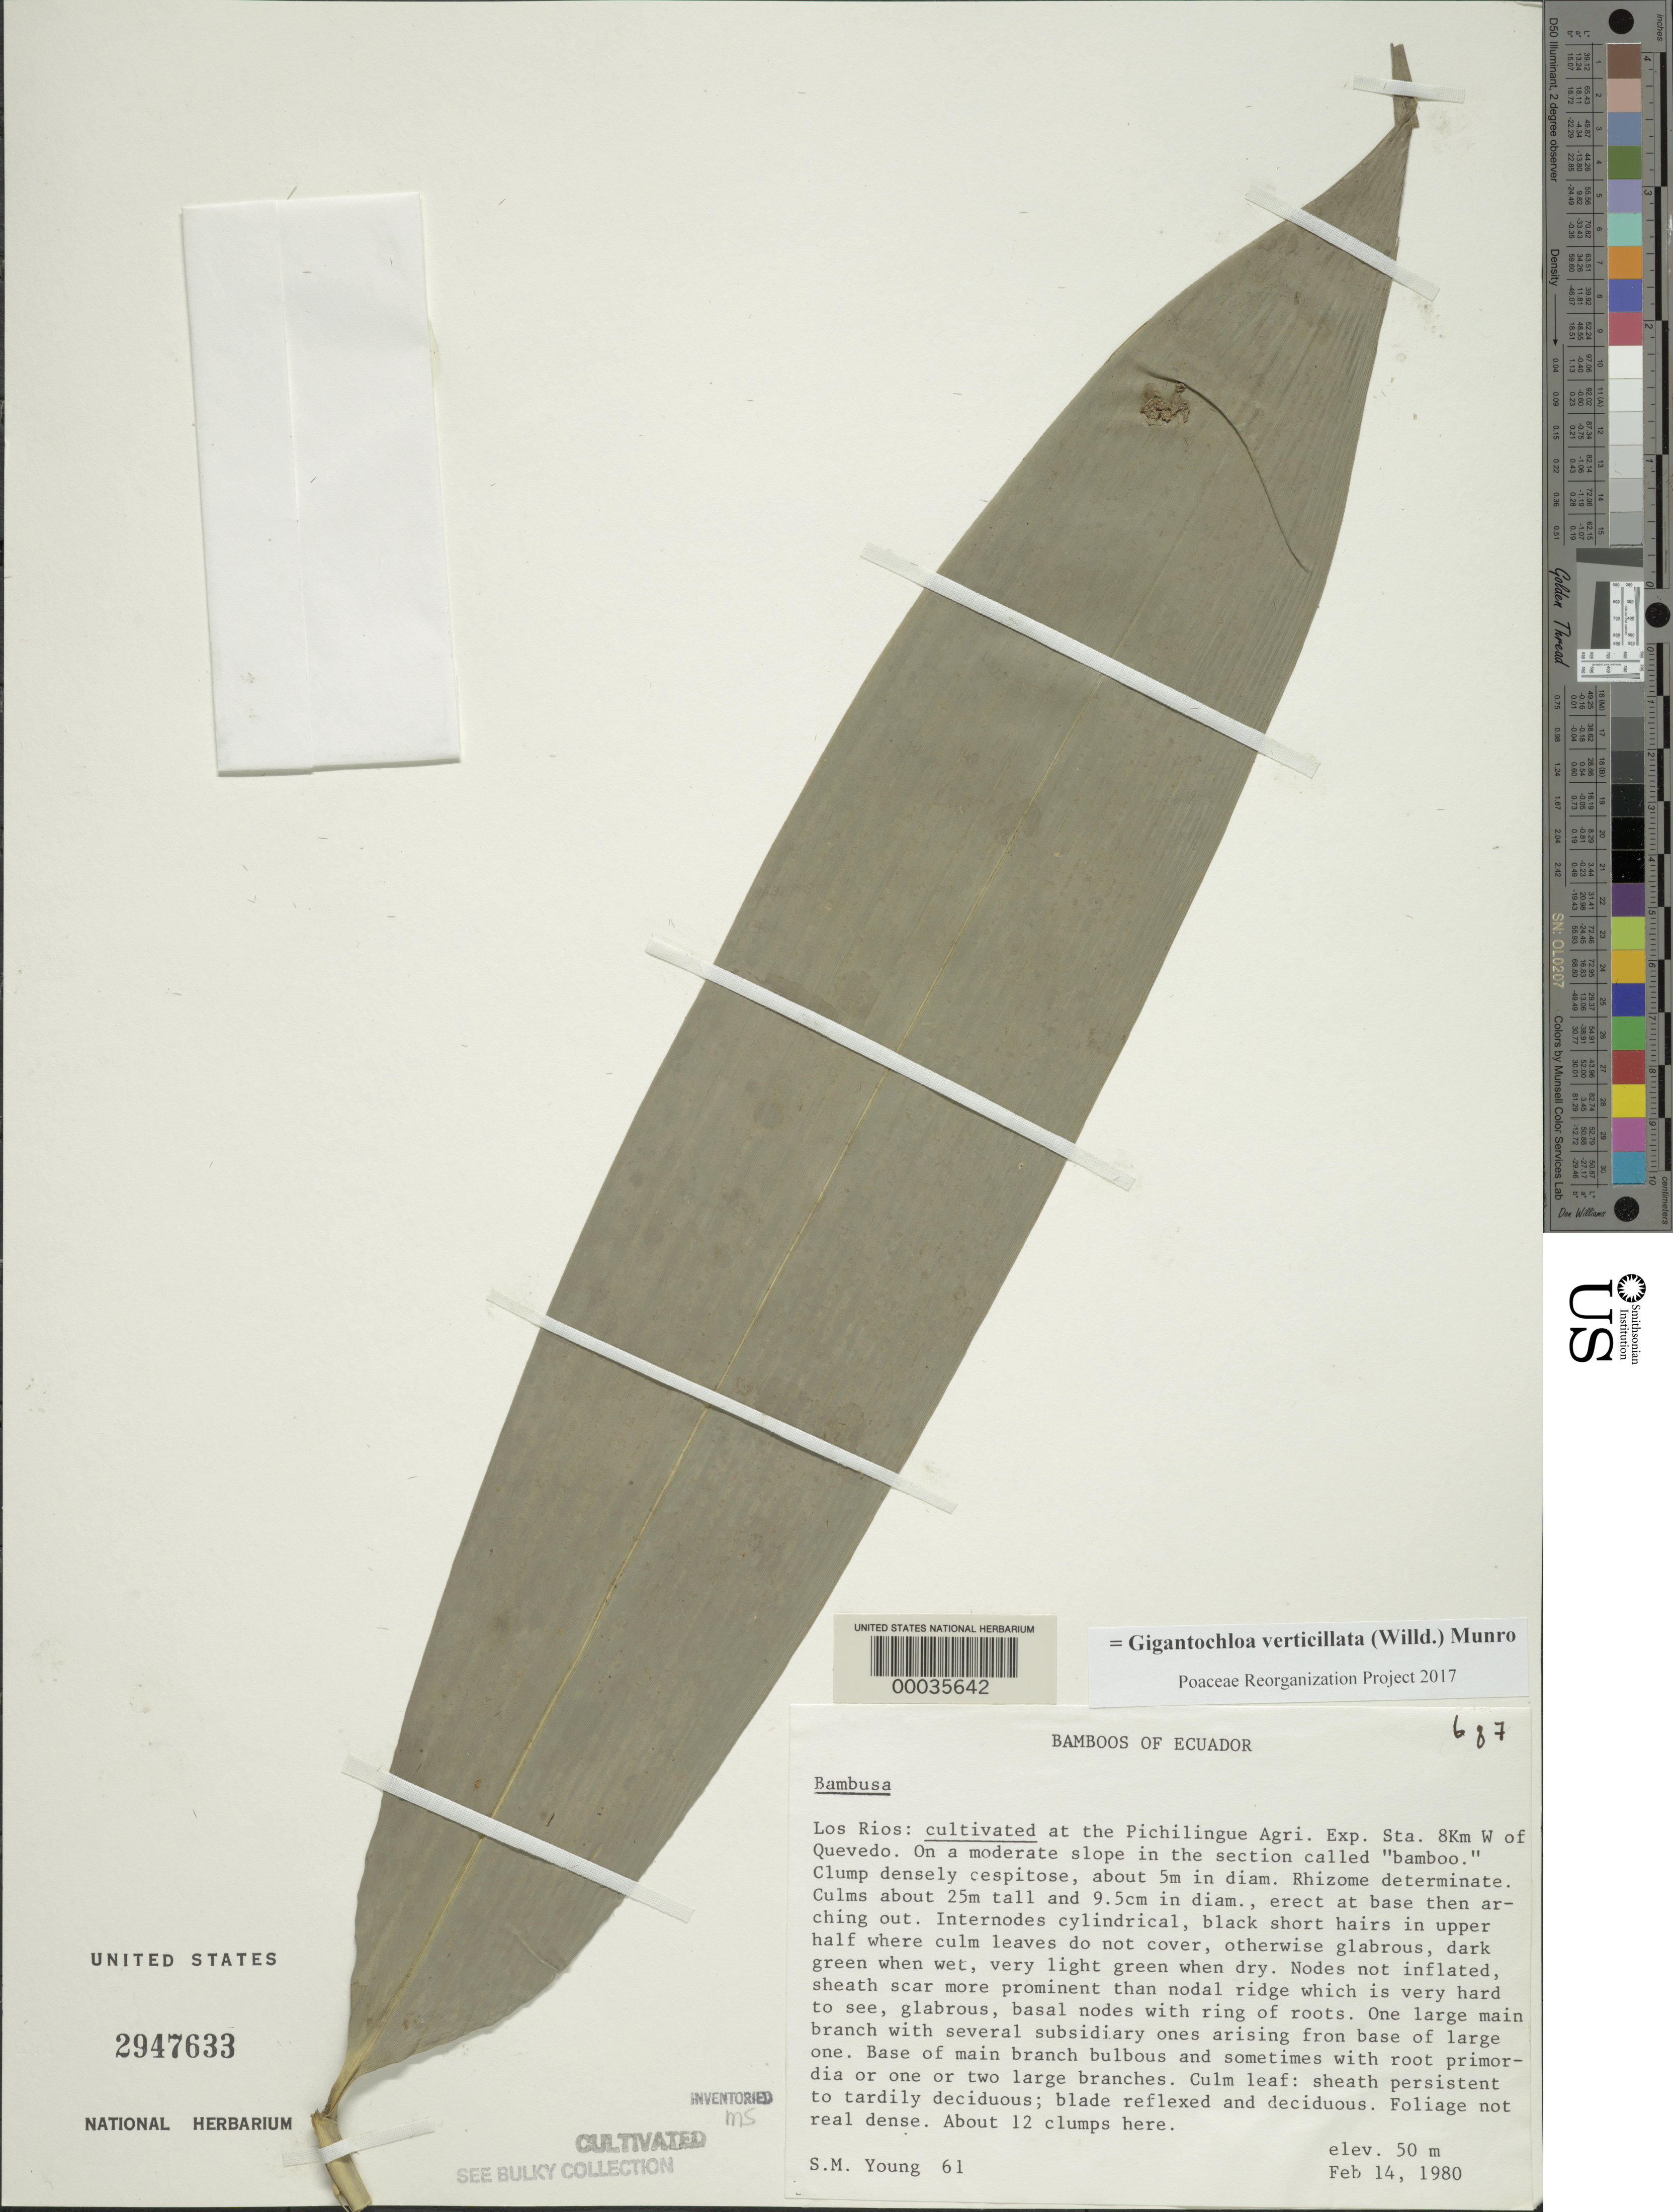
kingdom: Plantae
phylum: Tracheophyta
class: Liliopsida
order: Poales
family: Poaceae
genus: Gigantochloa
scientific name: Gigantochloa verticillata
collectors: S. Young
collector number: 61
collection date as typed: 14 Feb 1980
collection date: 1980-02-14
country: Ecuador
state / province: Los Rios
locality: Pichilingue Agricultural Experimental, Quevedo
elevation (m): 50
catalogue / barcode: US 2947633